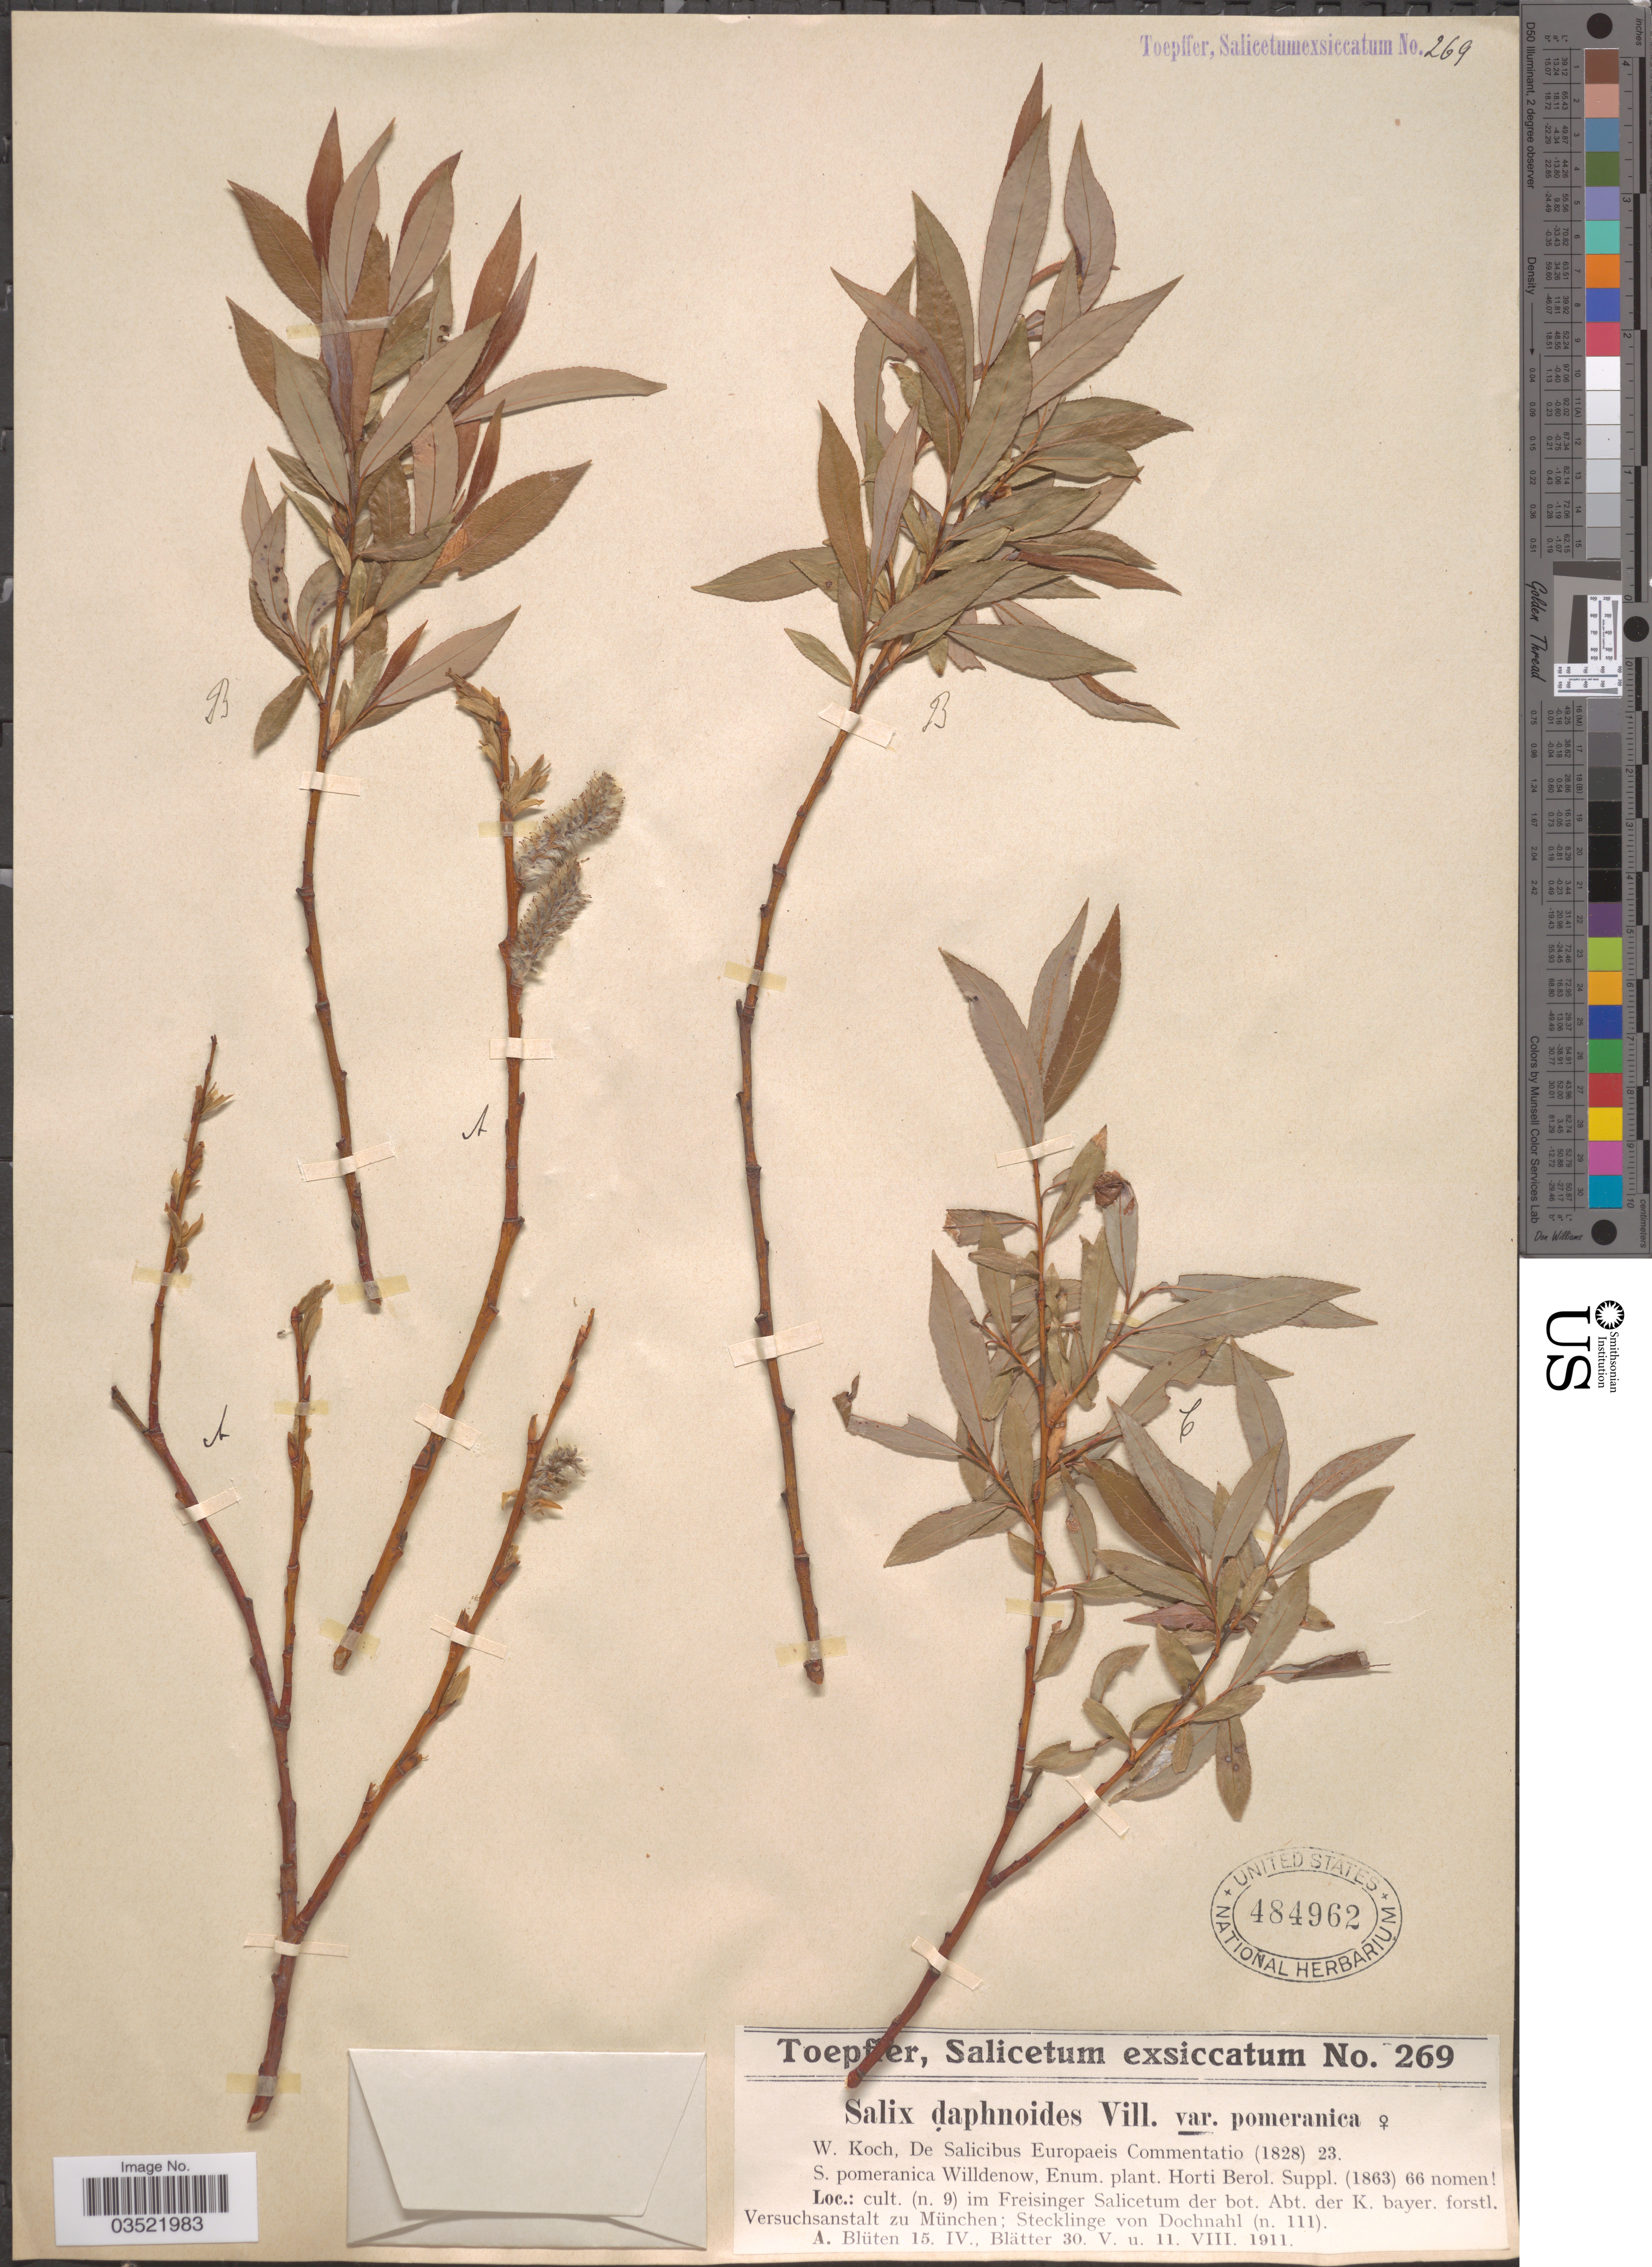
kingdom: Plantae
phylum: Tracheophyta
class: Magnoliopsida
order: Malpighiales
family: Salicaceae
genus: Salix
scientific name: Salix daphnoides var. pomeranica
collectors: A. Toepffer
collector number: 269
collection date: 1911-04-15/1911-08-11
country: Germany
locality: Im Freisinger Salicetum der bot. Abt. der K. bayer forstl. Versuchsanstalt zu München; Stecklinge von Dochnahl (n. 11).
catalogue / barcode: US 484962